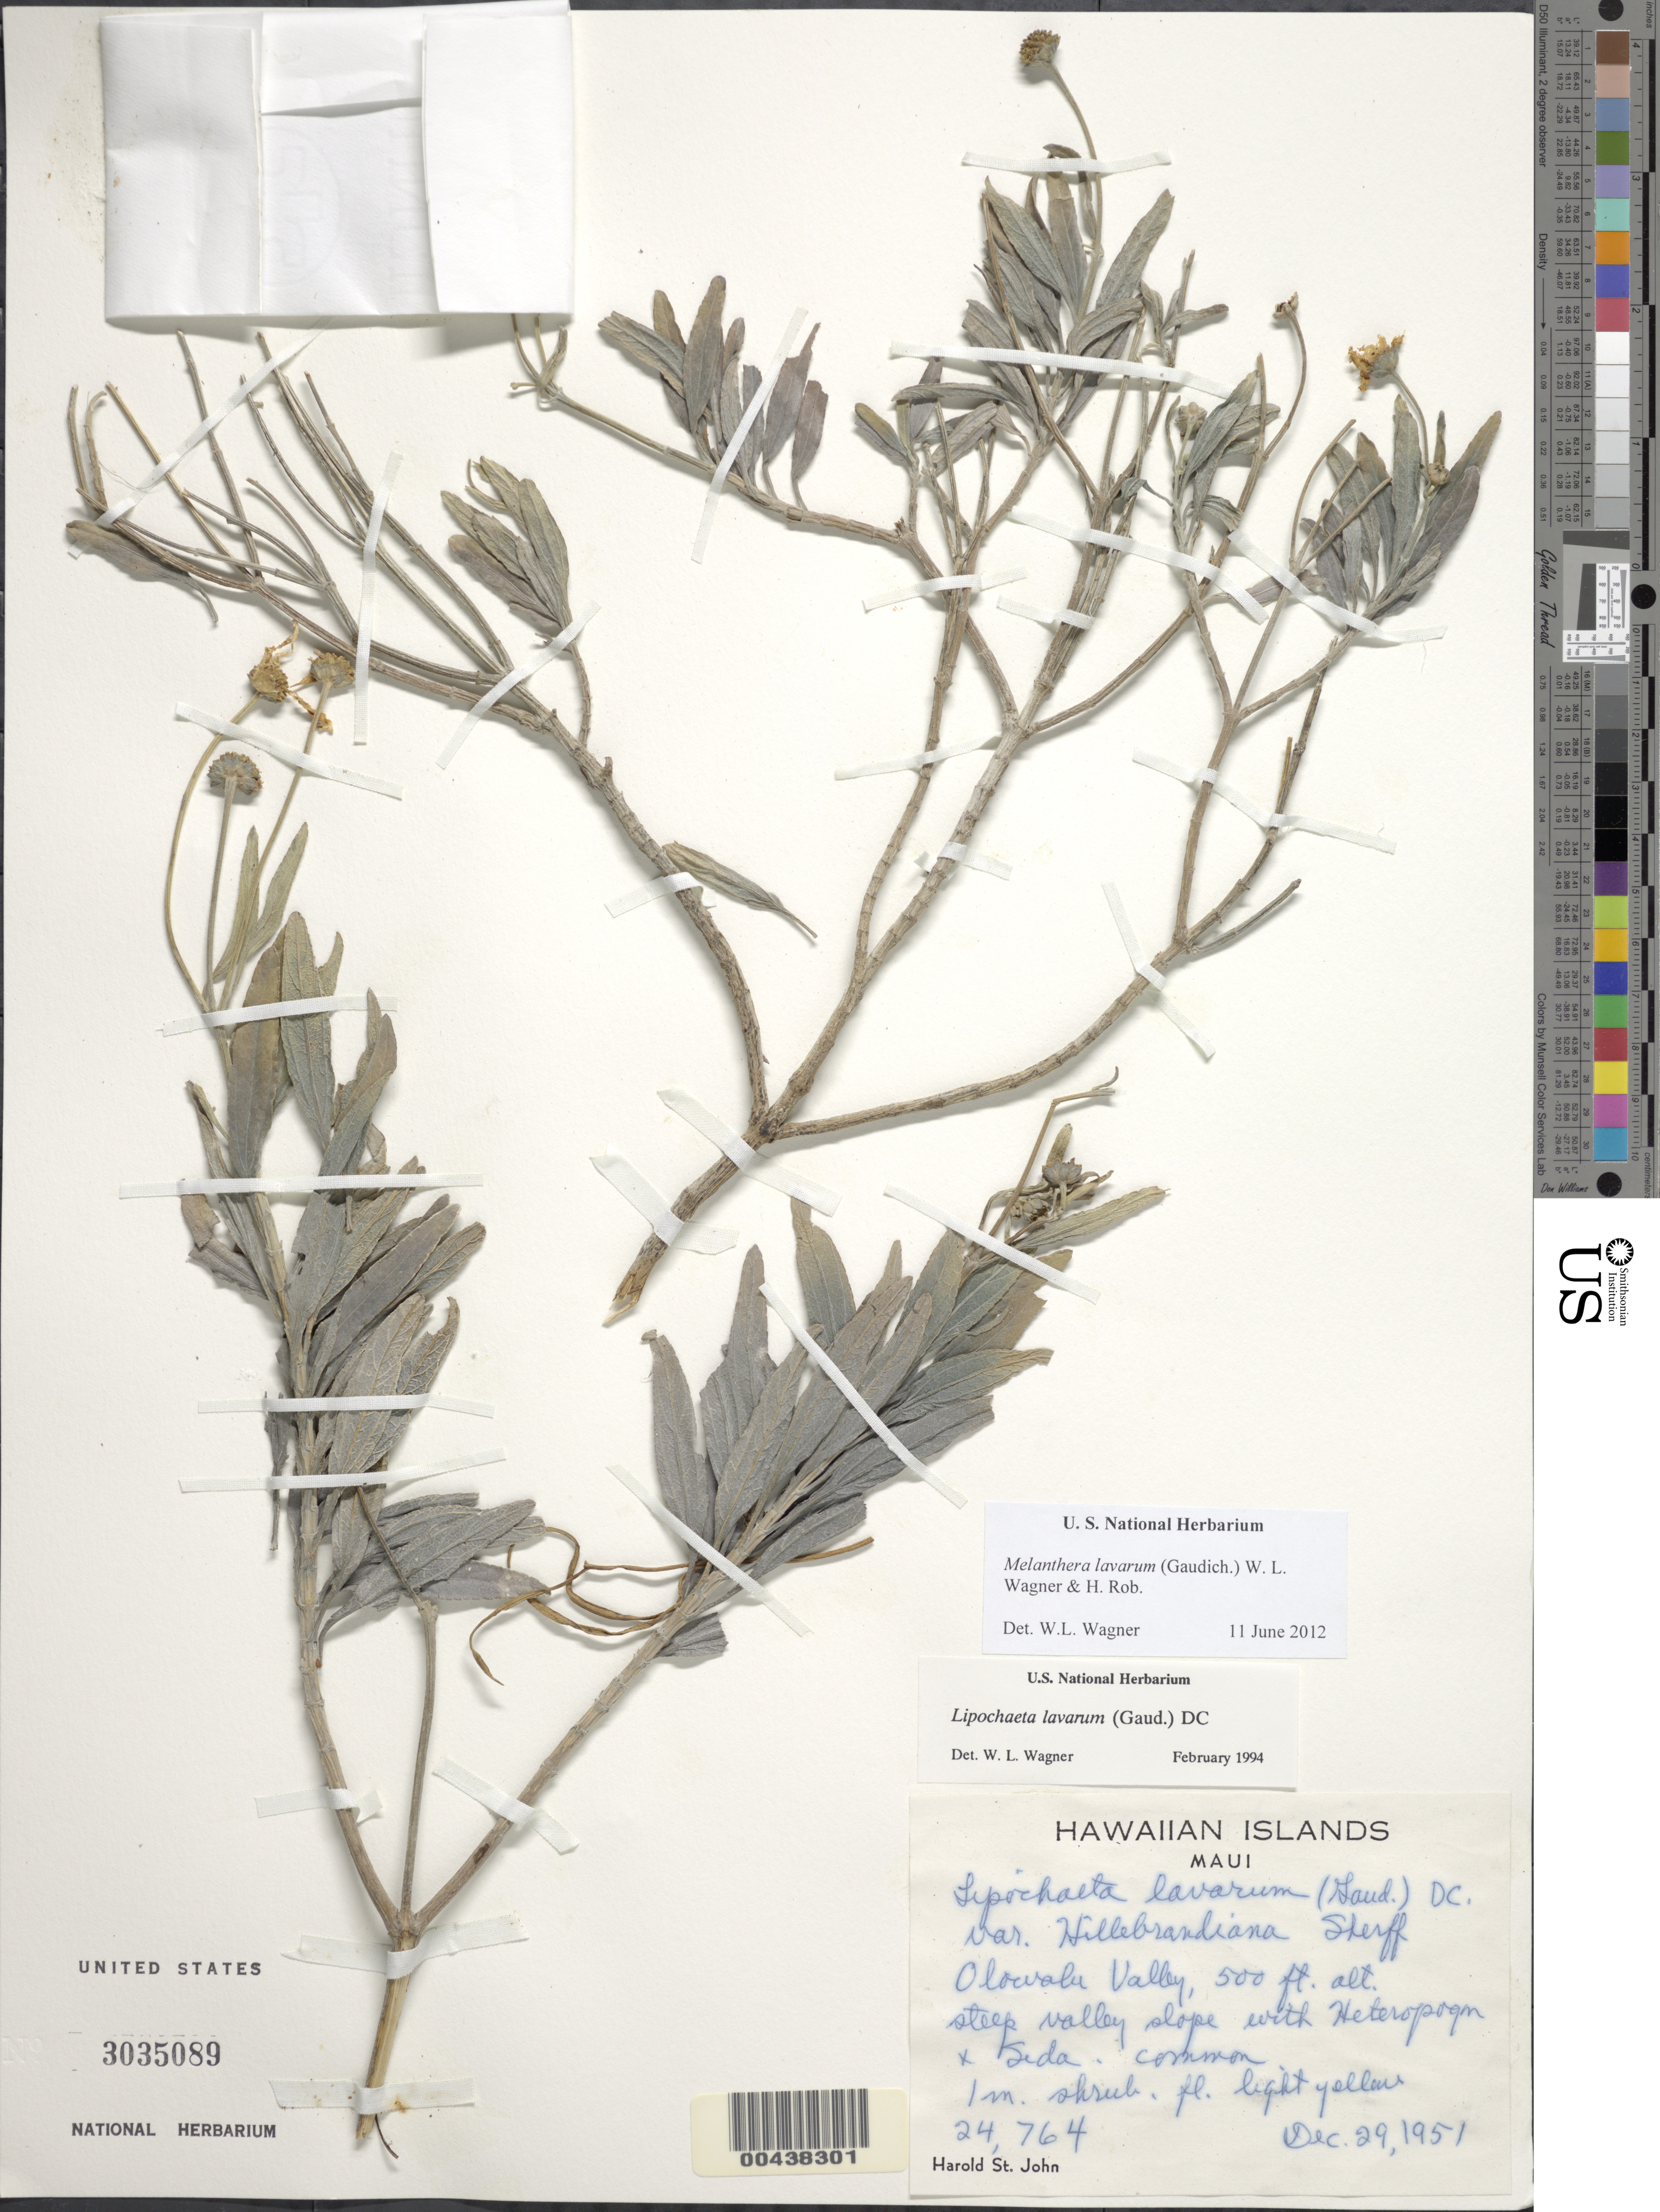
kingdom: Plantae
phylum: Tracheophyta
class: Magnoliopsida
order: Asterales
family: Asteraceae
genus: Wollastonia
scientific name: Wollastonia lavarum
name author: (Gaudich.) Orchard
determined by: Wagner, W. L., (BOT), Smithsonian Institution - National Museum of Natural History (UNITED STATES)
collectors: H. St. John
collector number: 24764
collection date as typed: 29 Dec 1951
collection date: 1951-12-29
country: United States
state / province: Hawaii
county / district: Maui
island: Maui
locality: Olowalu Valley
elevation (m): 152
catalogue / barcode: US 3035089